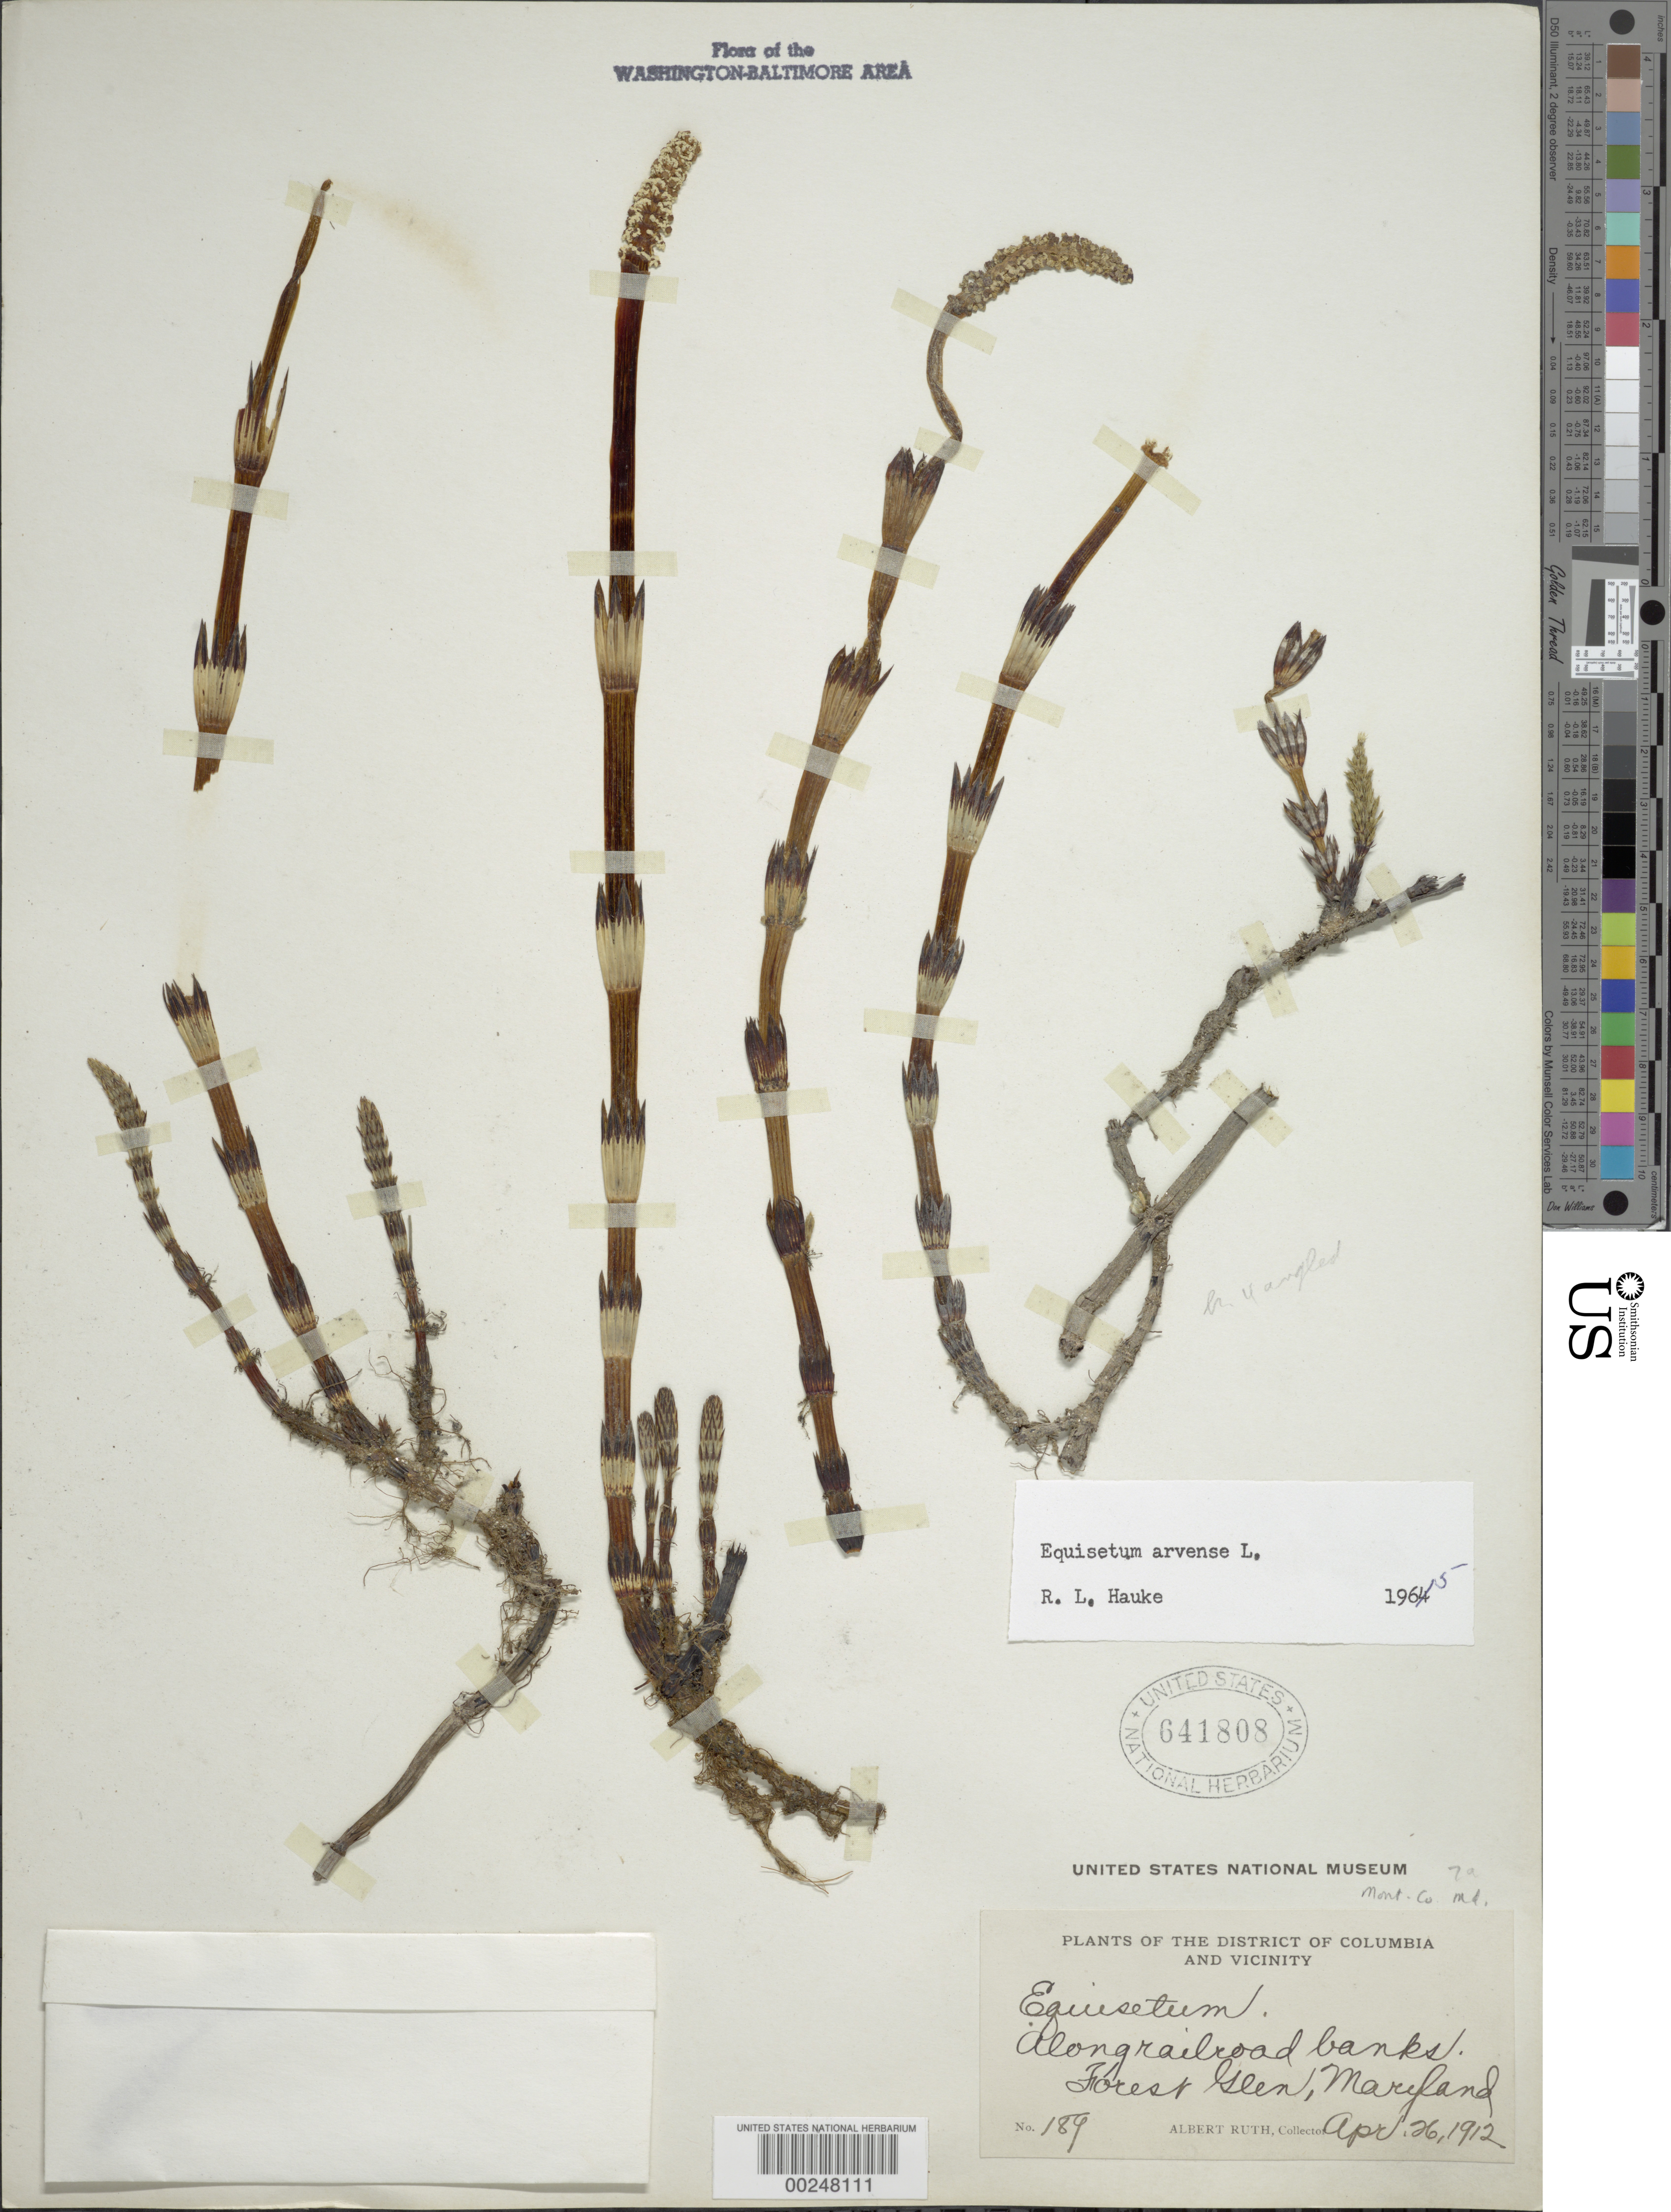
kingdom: Plantae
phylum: Tracheophyta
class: Polypodiopsida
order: Equisetales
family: Equisetaceae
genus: Equisetum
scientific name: Equisetum arvense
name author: L.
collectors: A. Ruth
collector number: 189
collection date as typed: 26 Apr 1912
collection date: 1912-04-26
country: United States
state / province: Maryland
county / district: Montgomery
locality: Forest Glen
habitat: Along banks of railroad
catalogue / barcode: US 641808